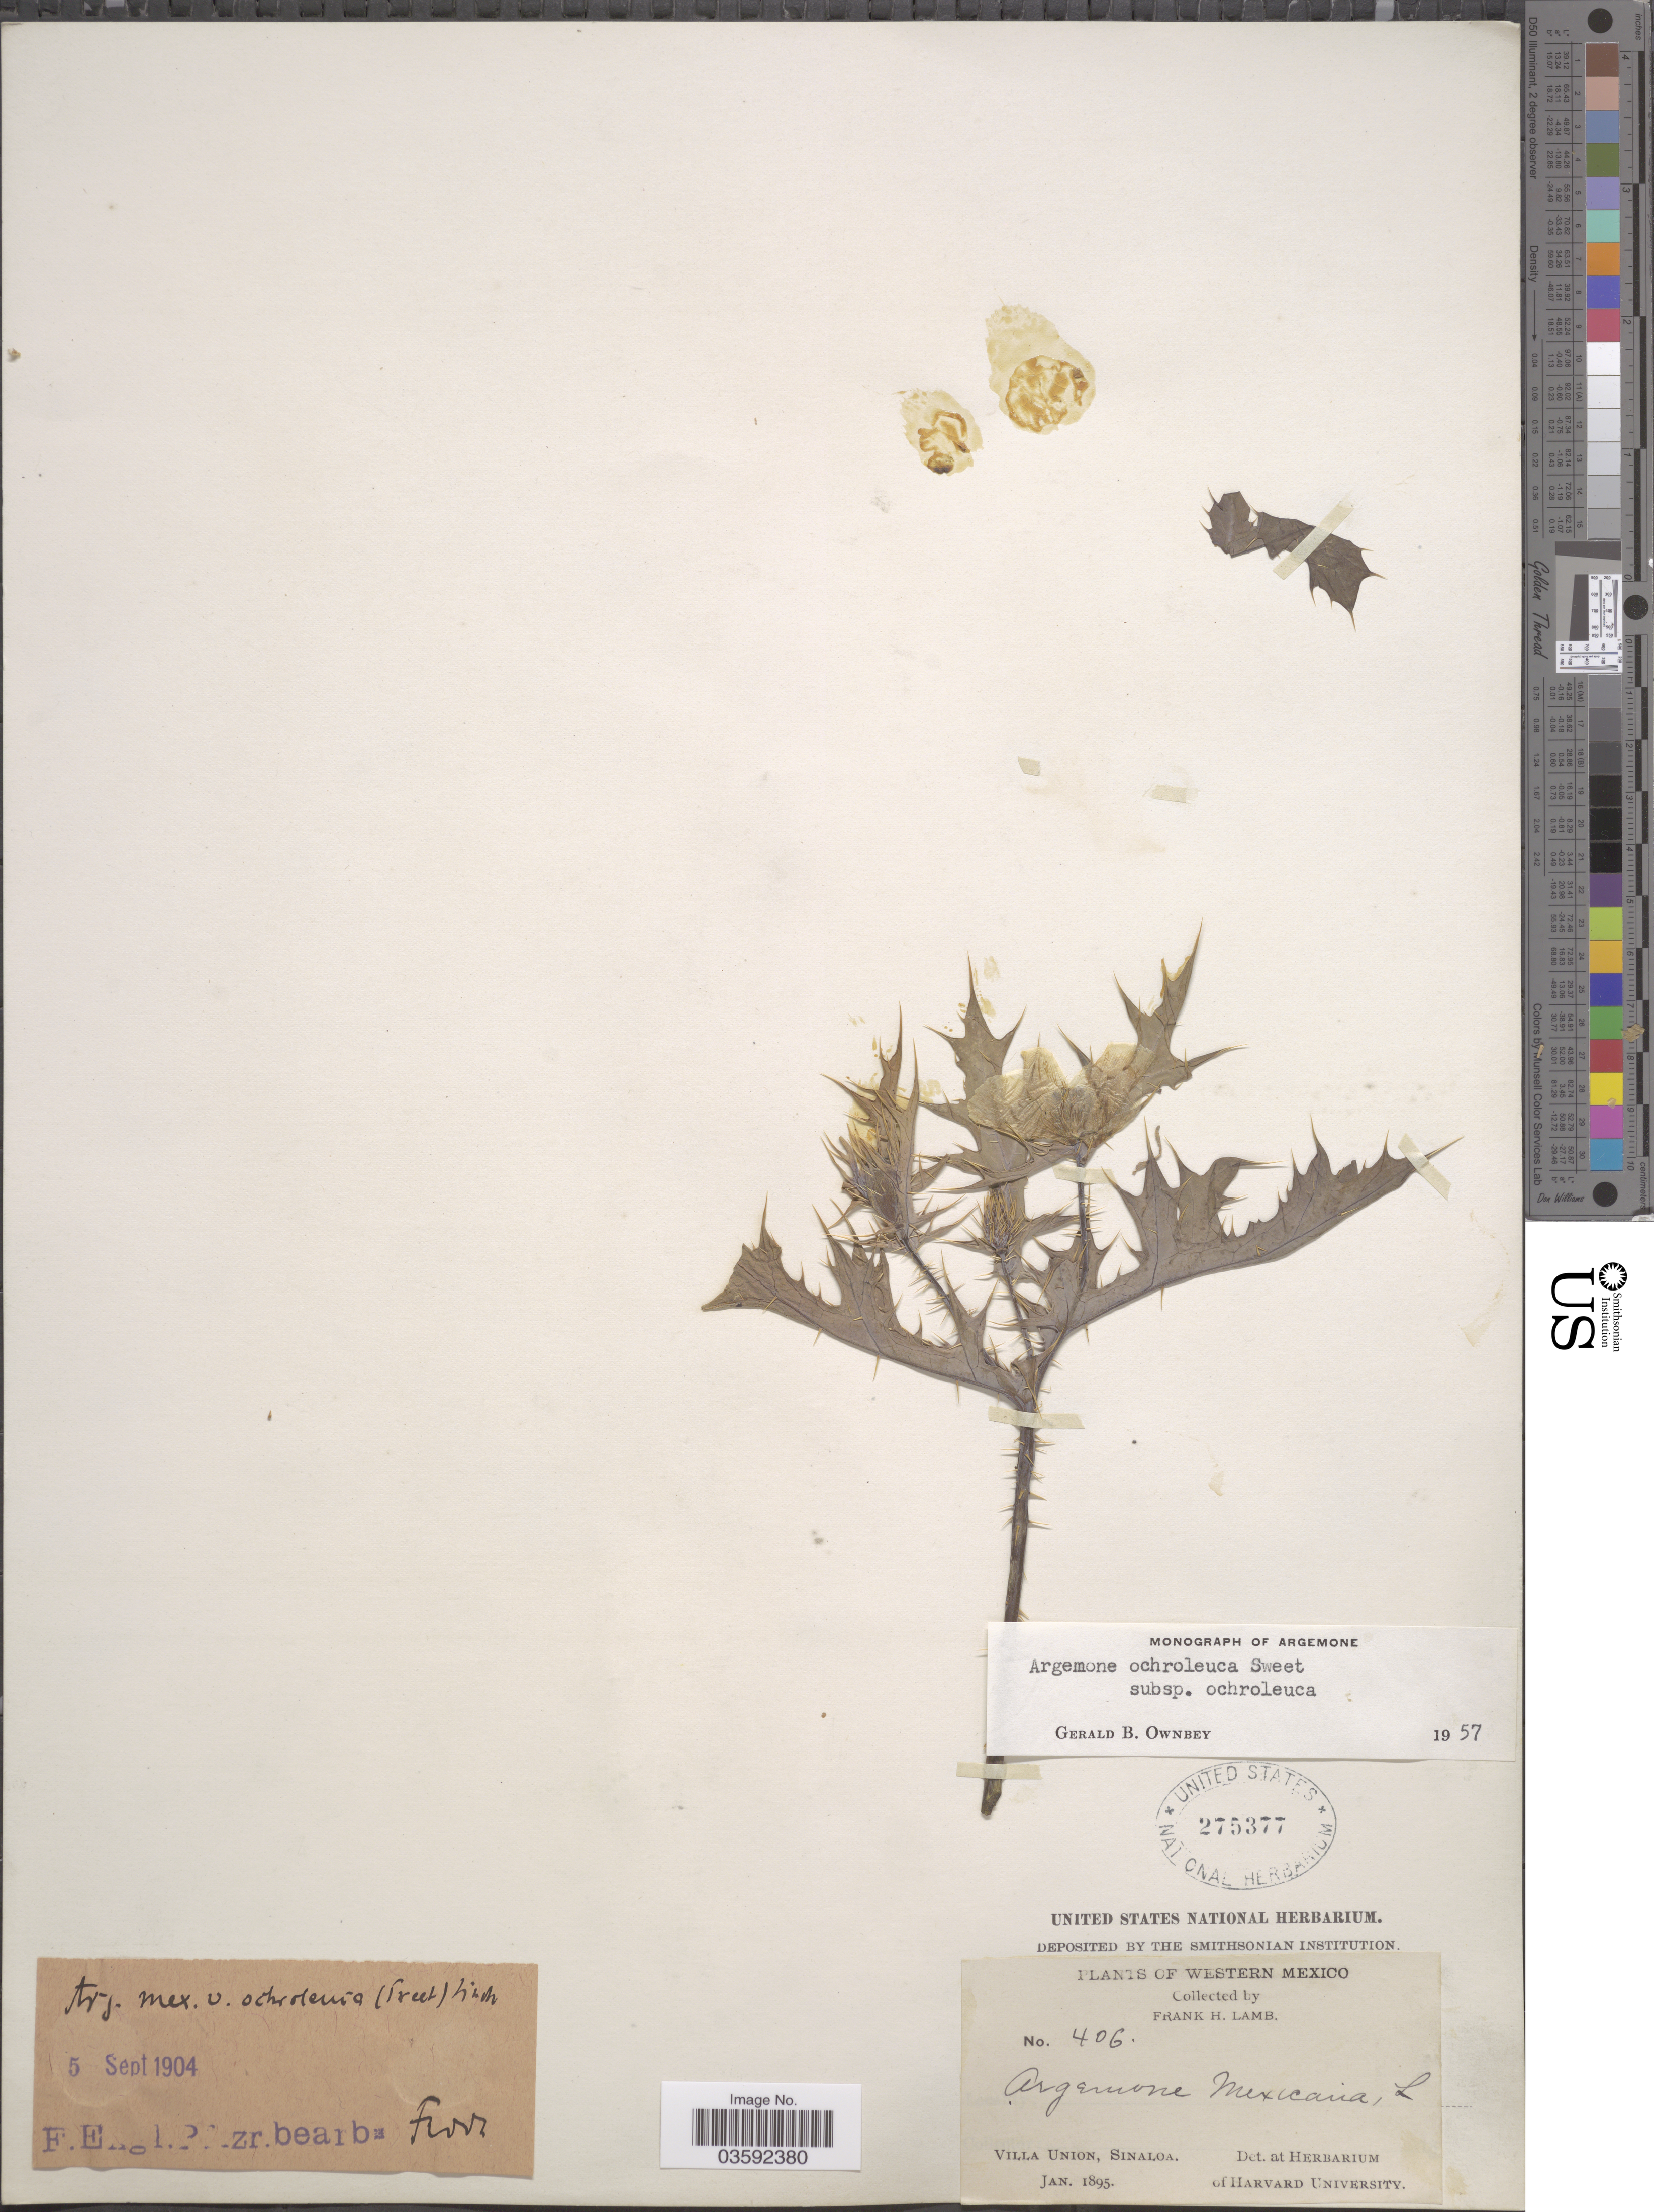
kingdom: Plantae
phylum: Tracheophyta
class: Magnoliopsida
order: Ranunculales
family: Papaveraceae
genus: Argemone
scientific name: Argemone ochroleuca subsp. ochroleuca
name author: Sweet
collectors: F. H. Lamb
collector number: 406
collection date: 1895-01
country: Mexico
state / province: Sinaloa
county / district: Mazatlán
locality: Villa Unión.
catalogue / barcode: US 275377